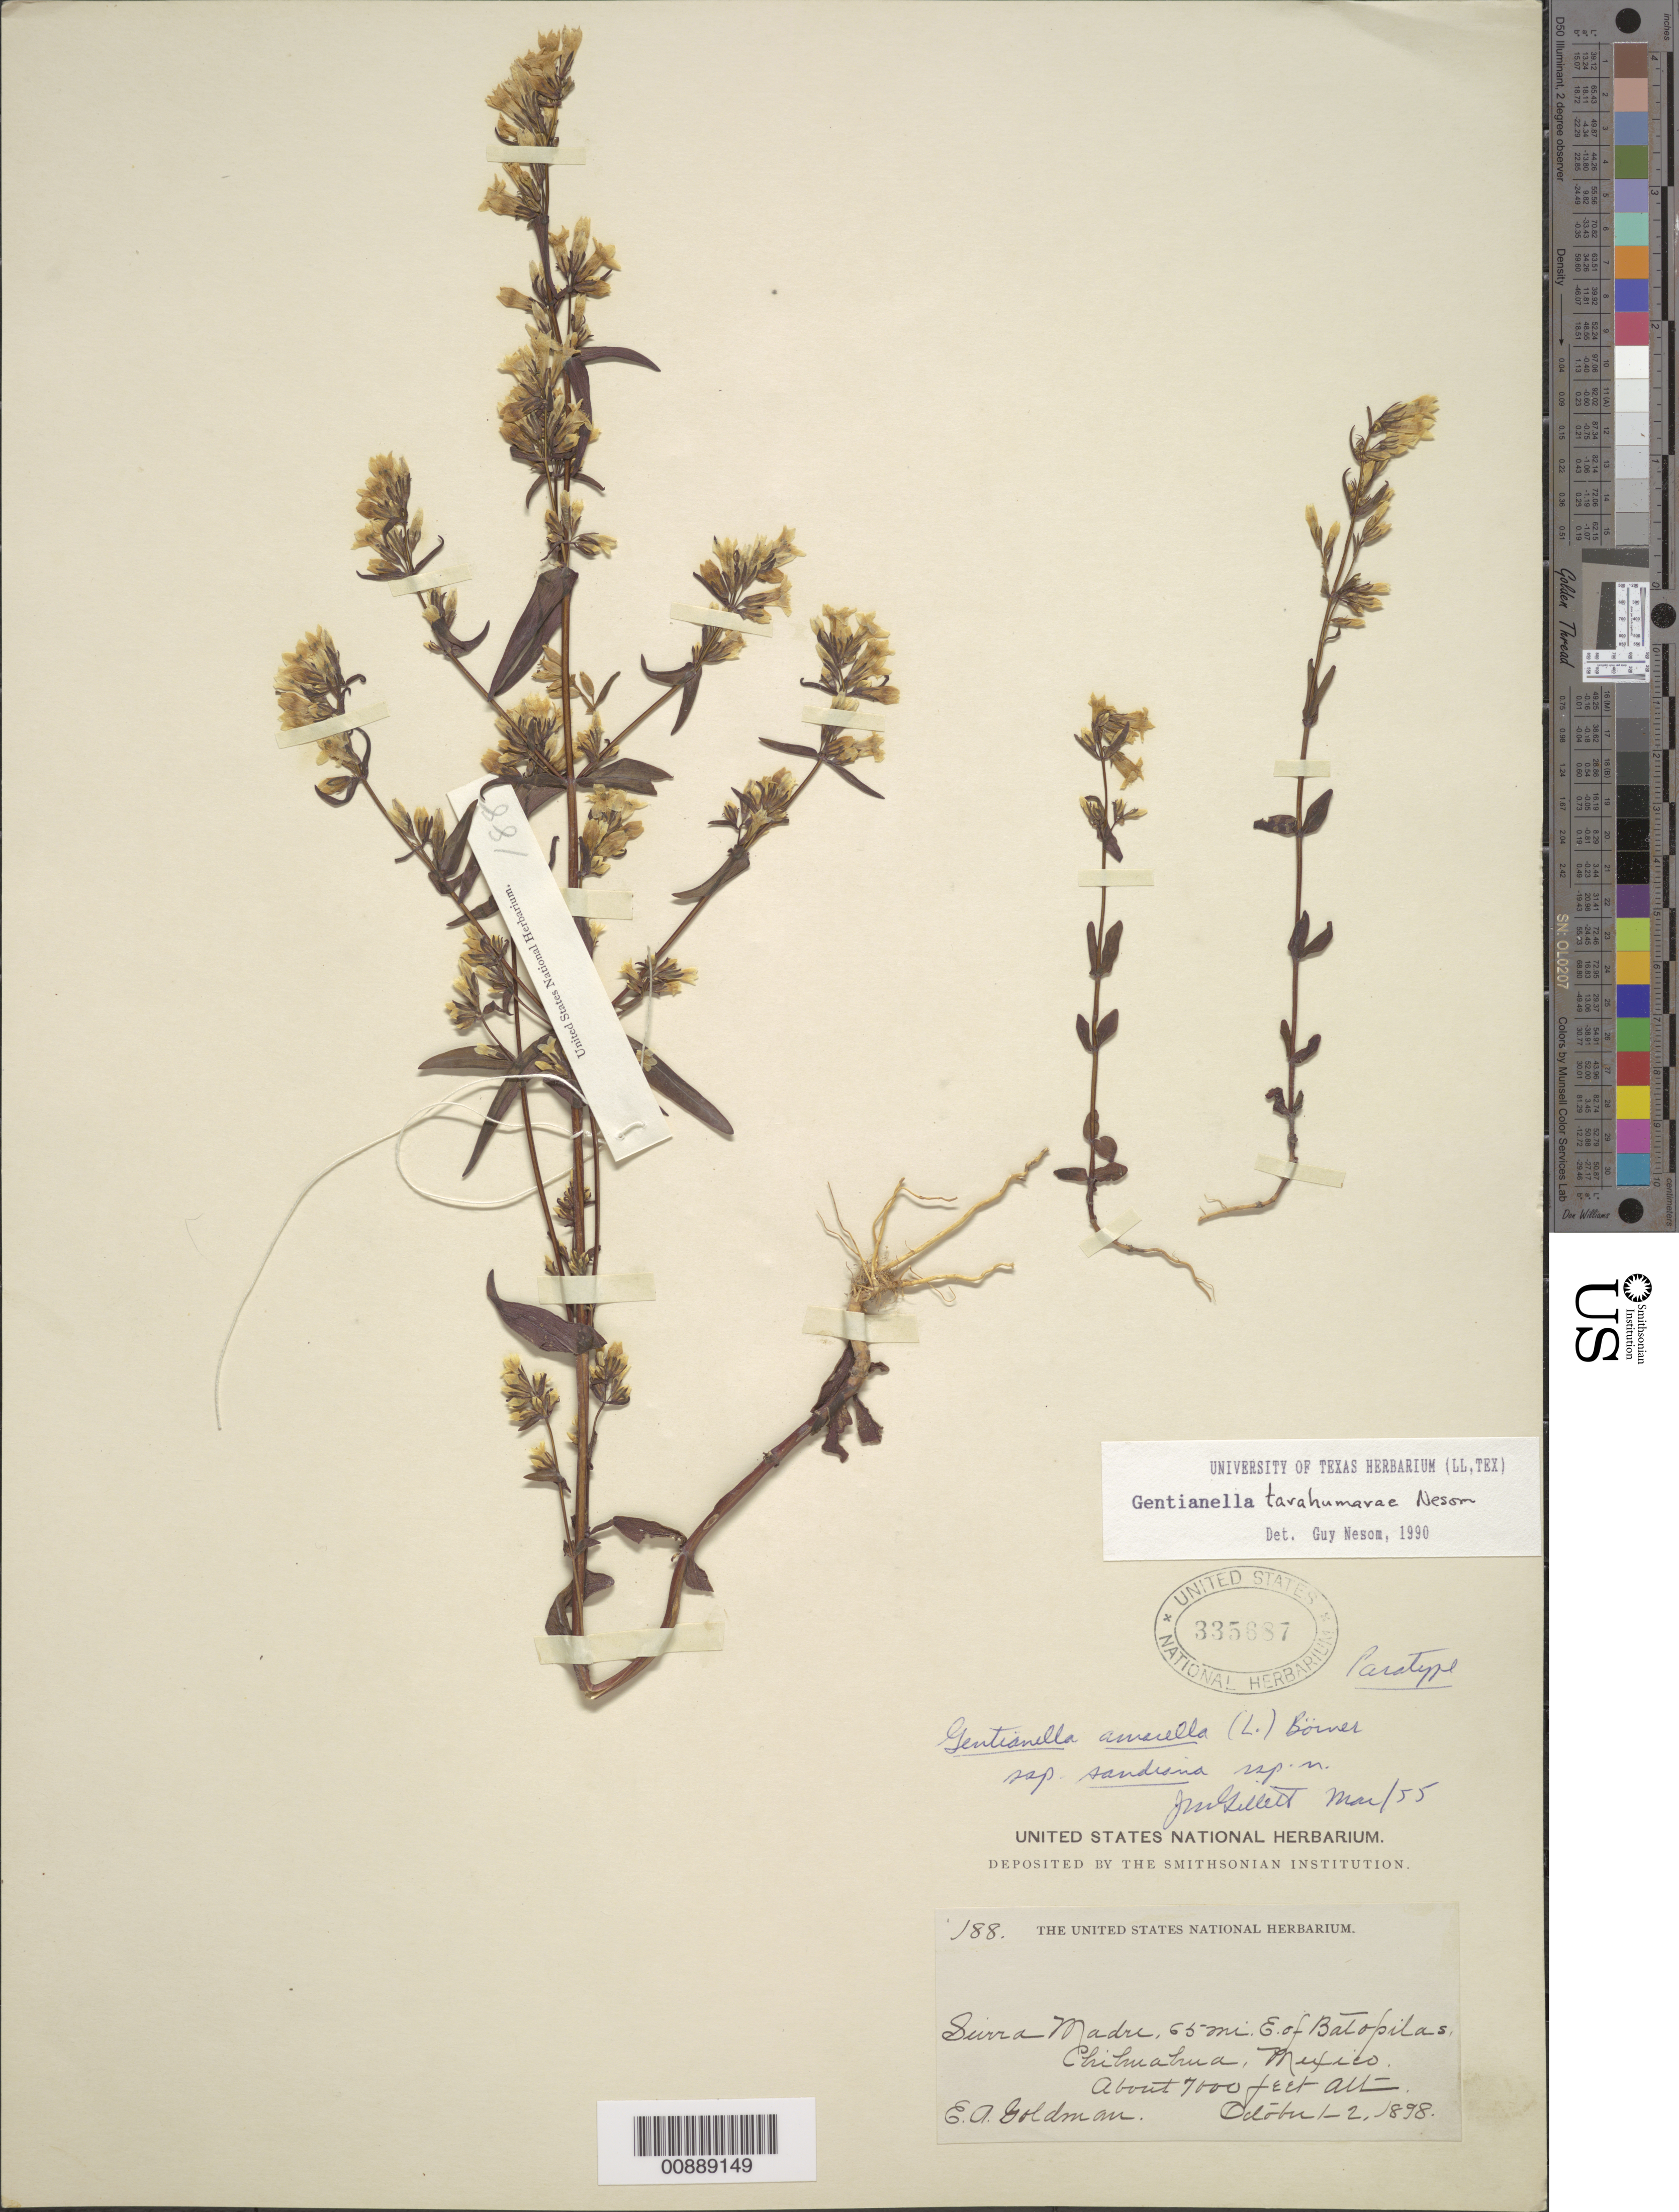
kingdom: Plantae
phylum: Tracheophyta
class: Magnoliopsida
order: Gentianales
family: Gentianaceae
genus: Gentianella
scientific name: Gentianella tarahumarae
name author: G.L. Nesom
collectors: E. A. Goldman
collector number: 188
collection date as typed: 01 Oct 1898 to 02 Oct 1898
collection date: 1898-10-01/1898-10-02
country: Mexico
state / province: Chihuahua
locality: Sierra Madre, 65 mi. E of Batopilas, Chihuahua.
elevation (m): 2134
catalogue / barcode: US 335687